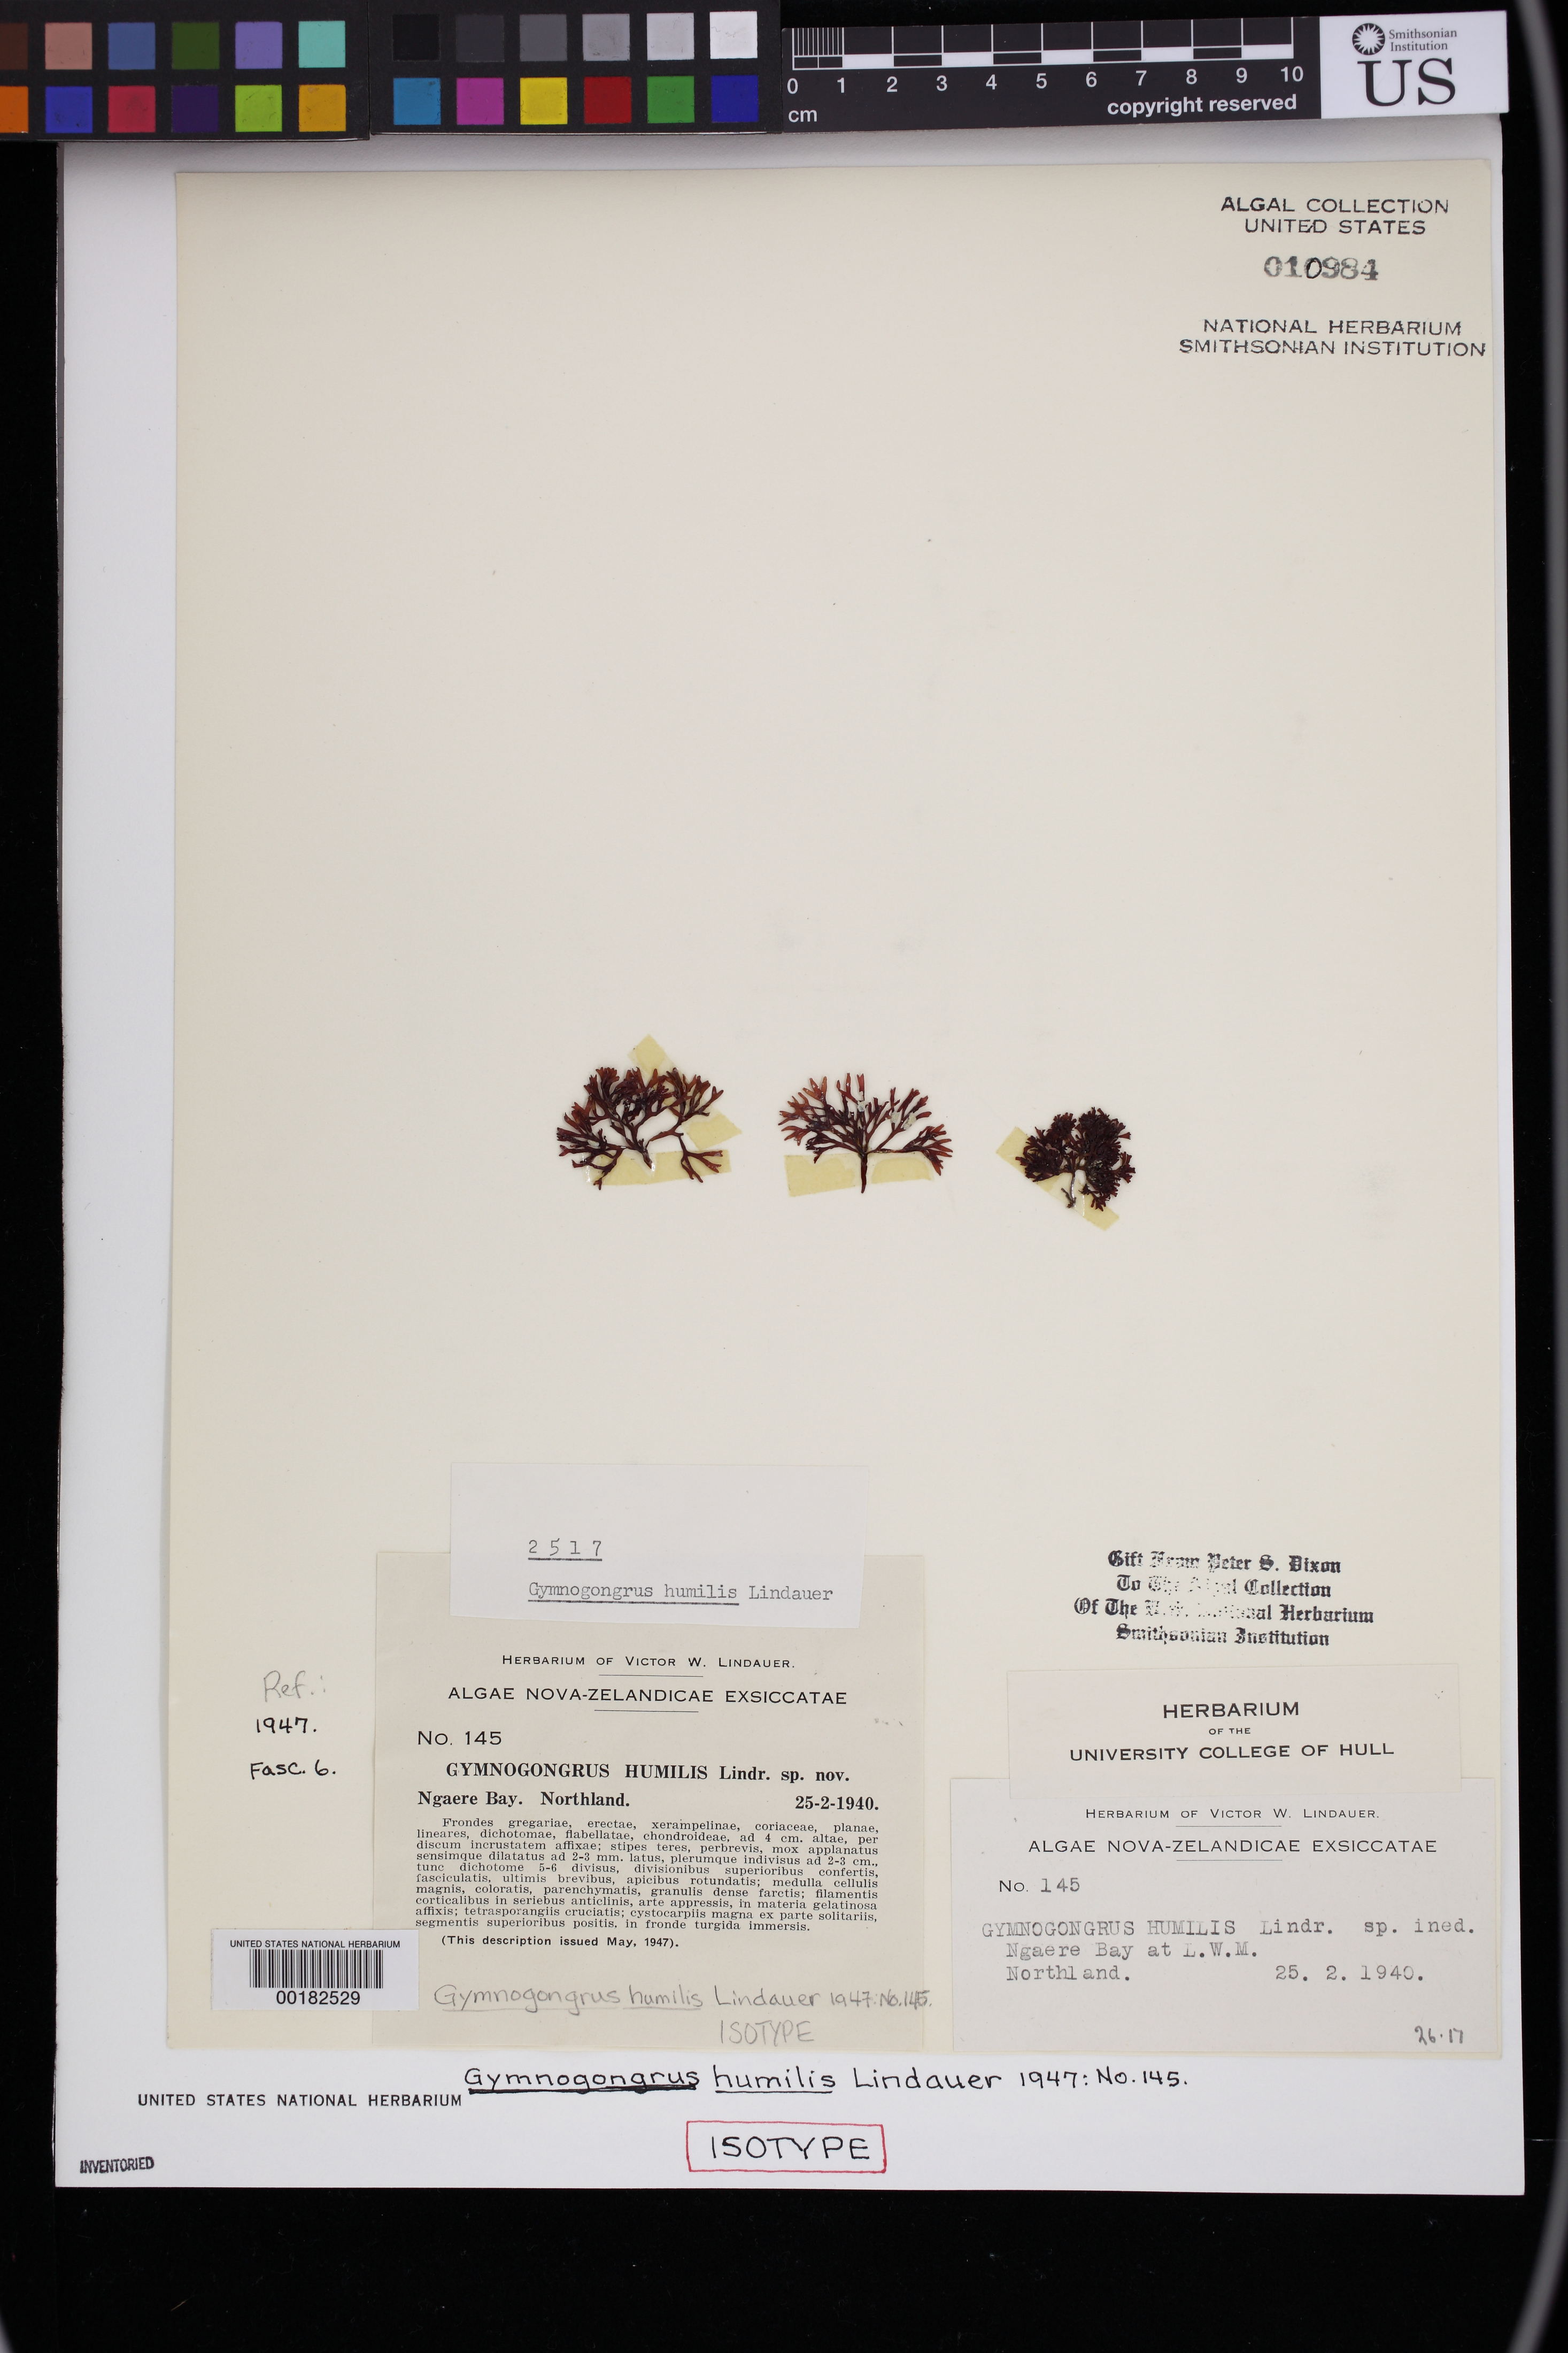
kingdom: Plantae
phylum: Rhodophyta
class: Florideophyceae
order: Gigartinales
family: Phyllophoraceae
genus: Gymnogongrus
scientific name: Gymnogongrus humilis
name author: Lindauer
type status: Isotype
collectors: Lindauer, V. W. (herbarium)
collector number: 145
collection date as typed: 25 Feb 1940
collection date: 1940-02-25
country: New Zealand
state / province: Northland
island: North Island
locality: Ngaere Bay.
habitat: Low water mark.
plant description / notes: Lindauer, Algae Nova-Zelandicae Exsiccatae, Fascicle 6, December 1942.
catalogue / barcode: US 10984